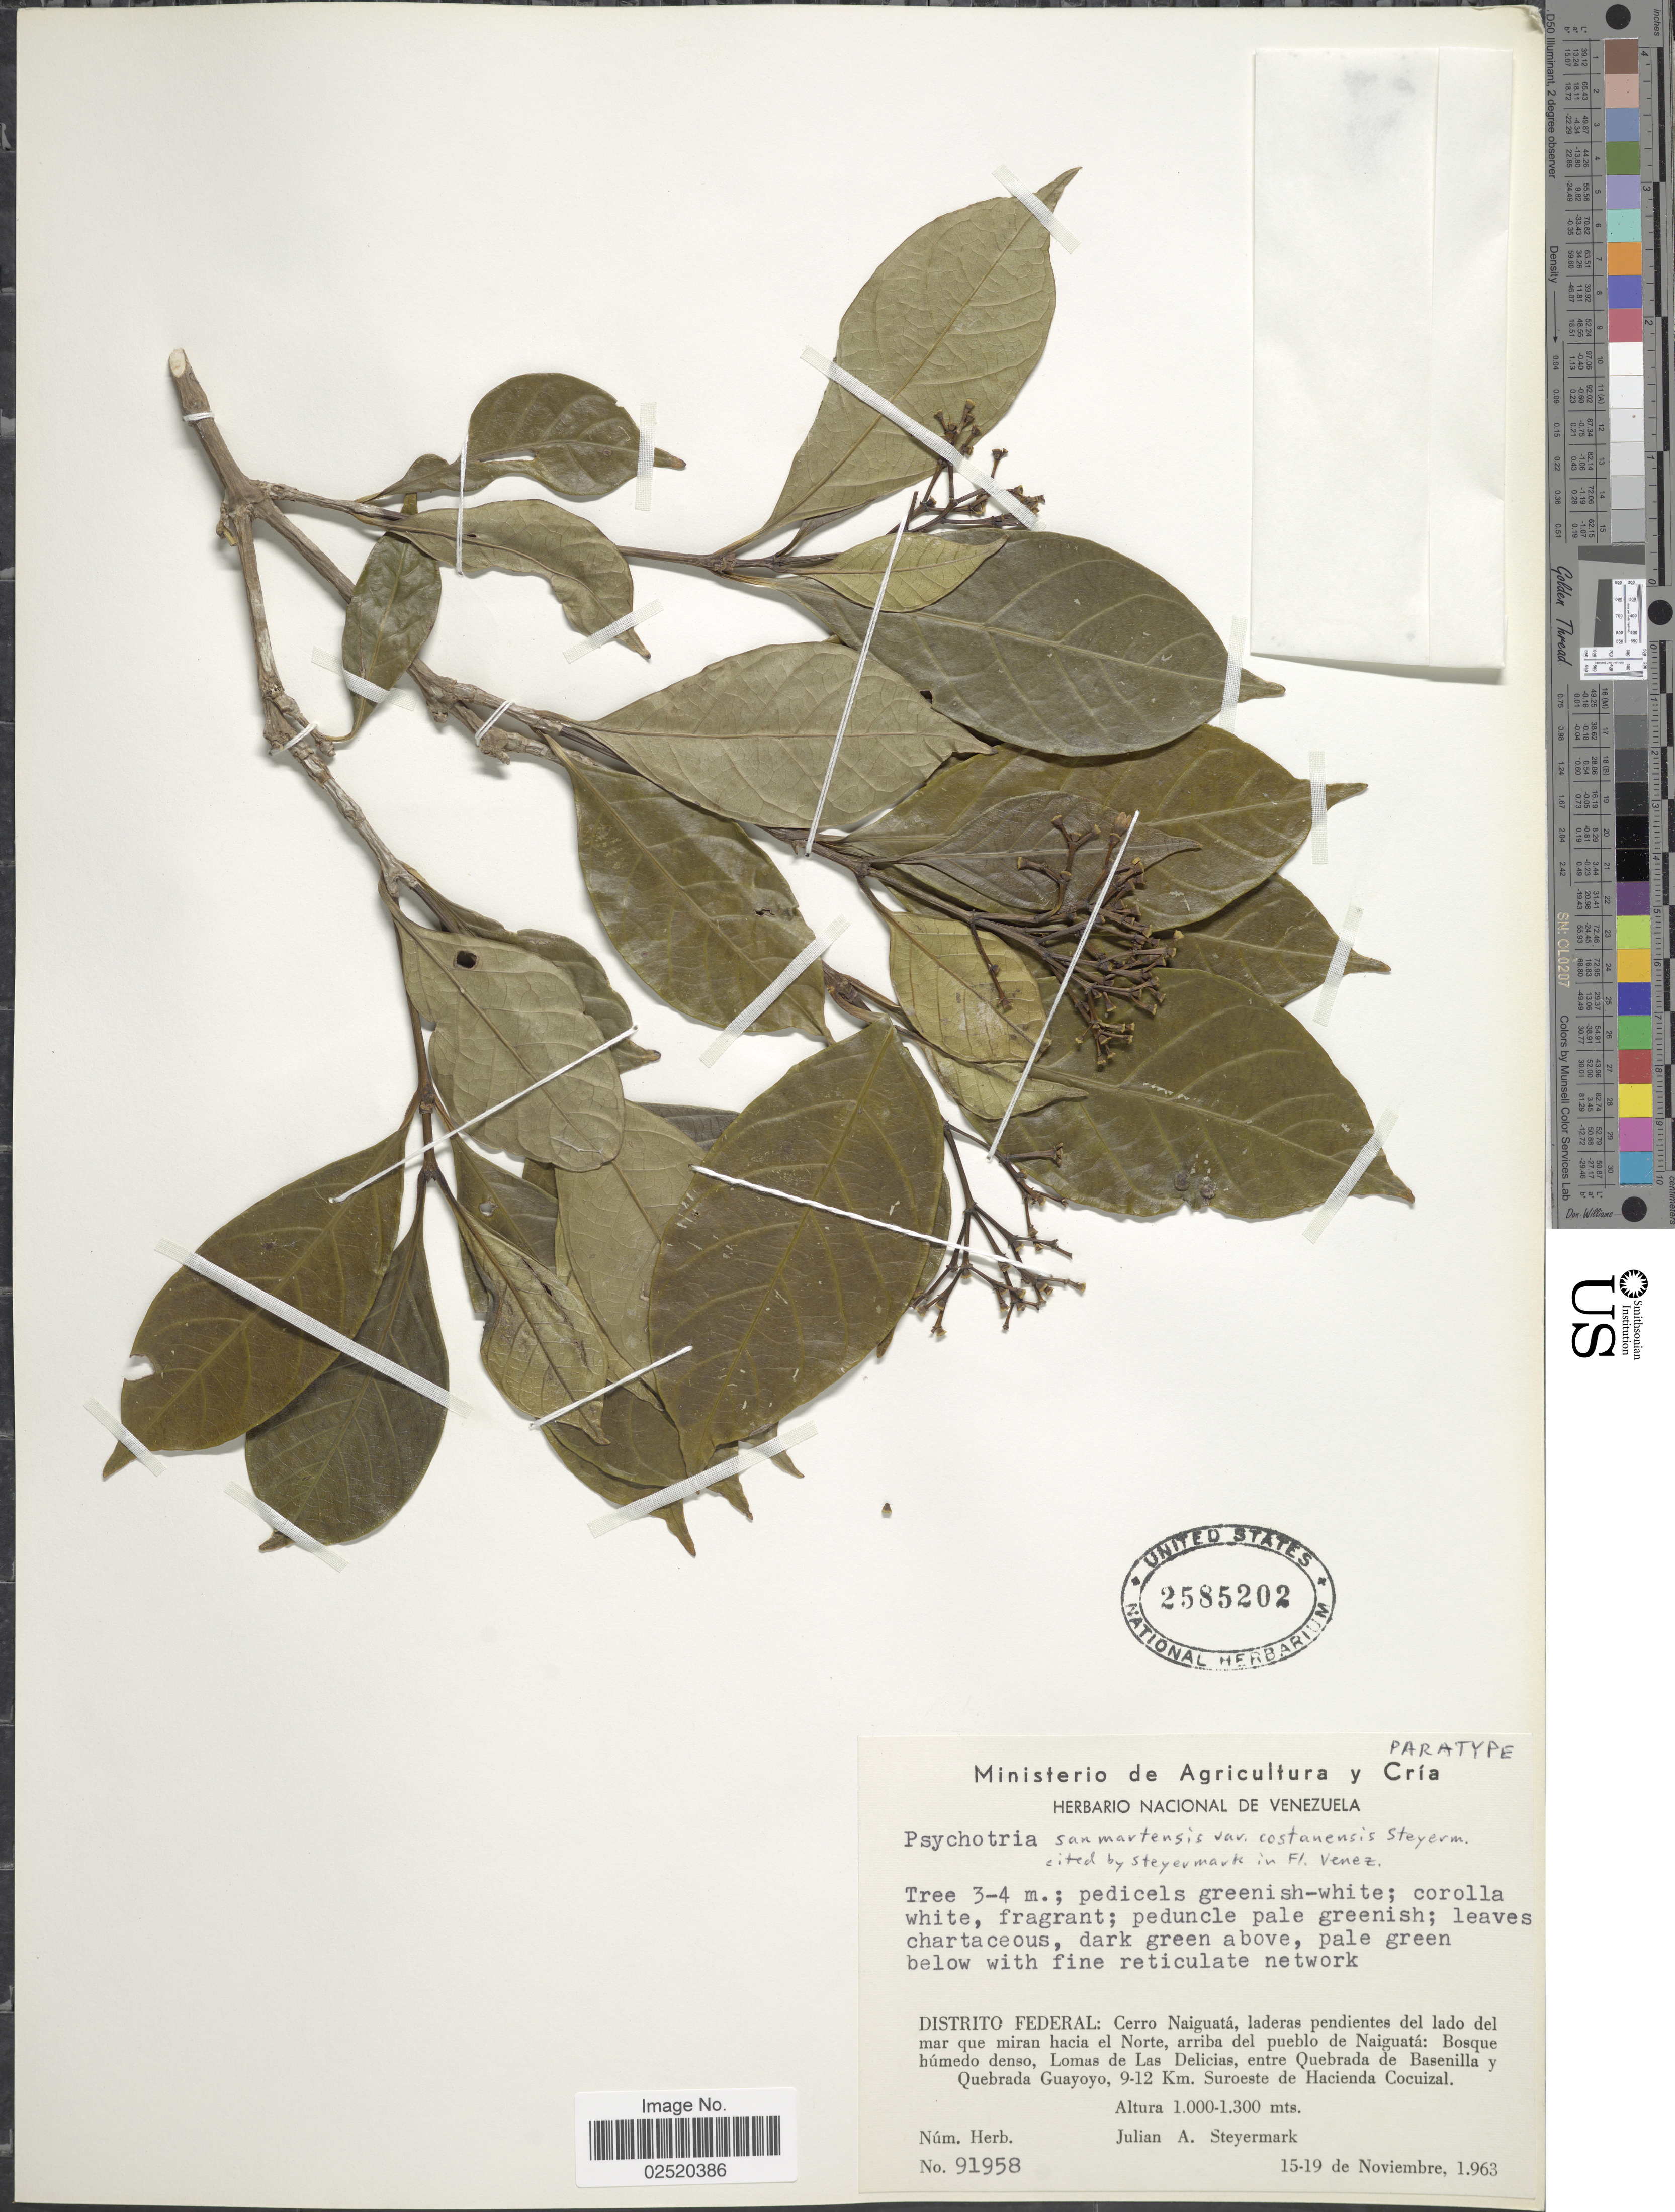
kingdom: Plantae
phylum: Tracheophyta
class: Magnoliopsida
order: Gentianales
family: Rubiaceae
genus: Psychotria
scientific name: Psychotria sanmartensis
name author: Rusby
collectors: J. Steyermark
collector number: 91958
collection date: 1963-11-15/1963-11-19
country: Venezuela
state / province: Distrito Federal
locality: Cerro Naiguatá, laderas pendientes del lado del mar que miran hacia el Norte, arriba del pueblo de Naiguatá: Bosque húmedo denso, Lomas de Las Delicias, entre Quebrada de Basenilla y Quebrada Guayoyo, 9-12 Km. Suroeste de Hacienda Cocuizal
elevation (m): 1000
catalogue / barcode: US 2585202